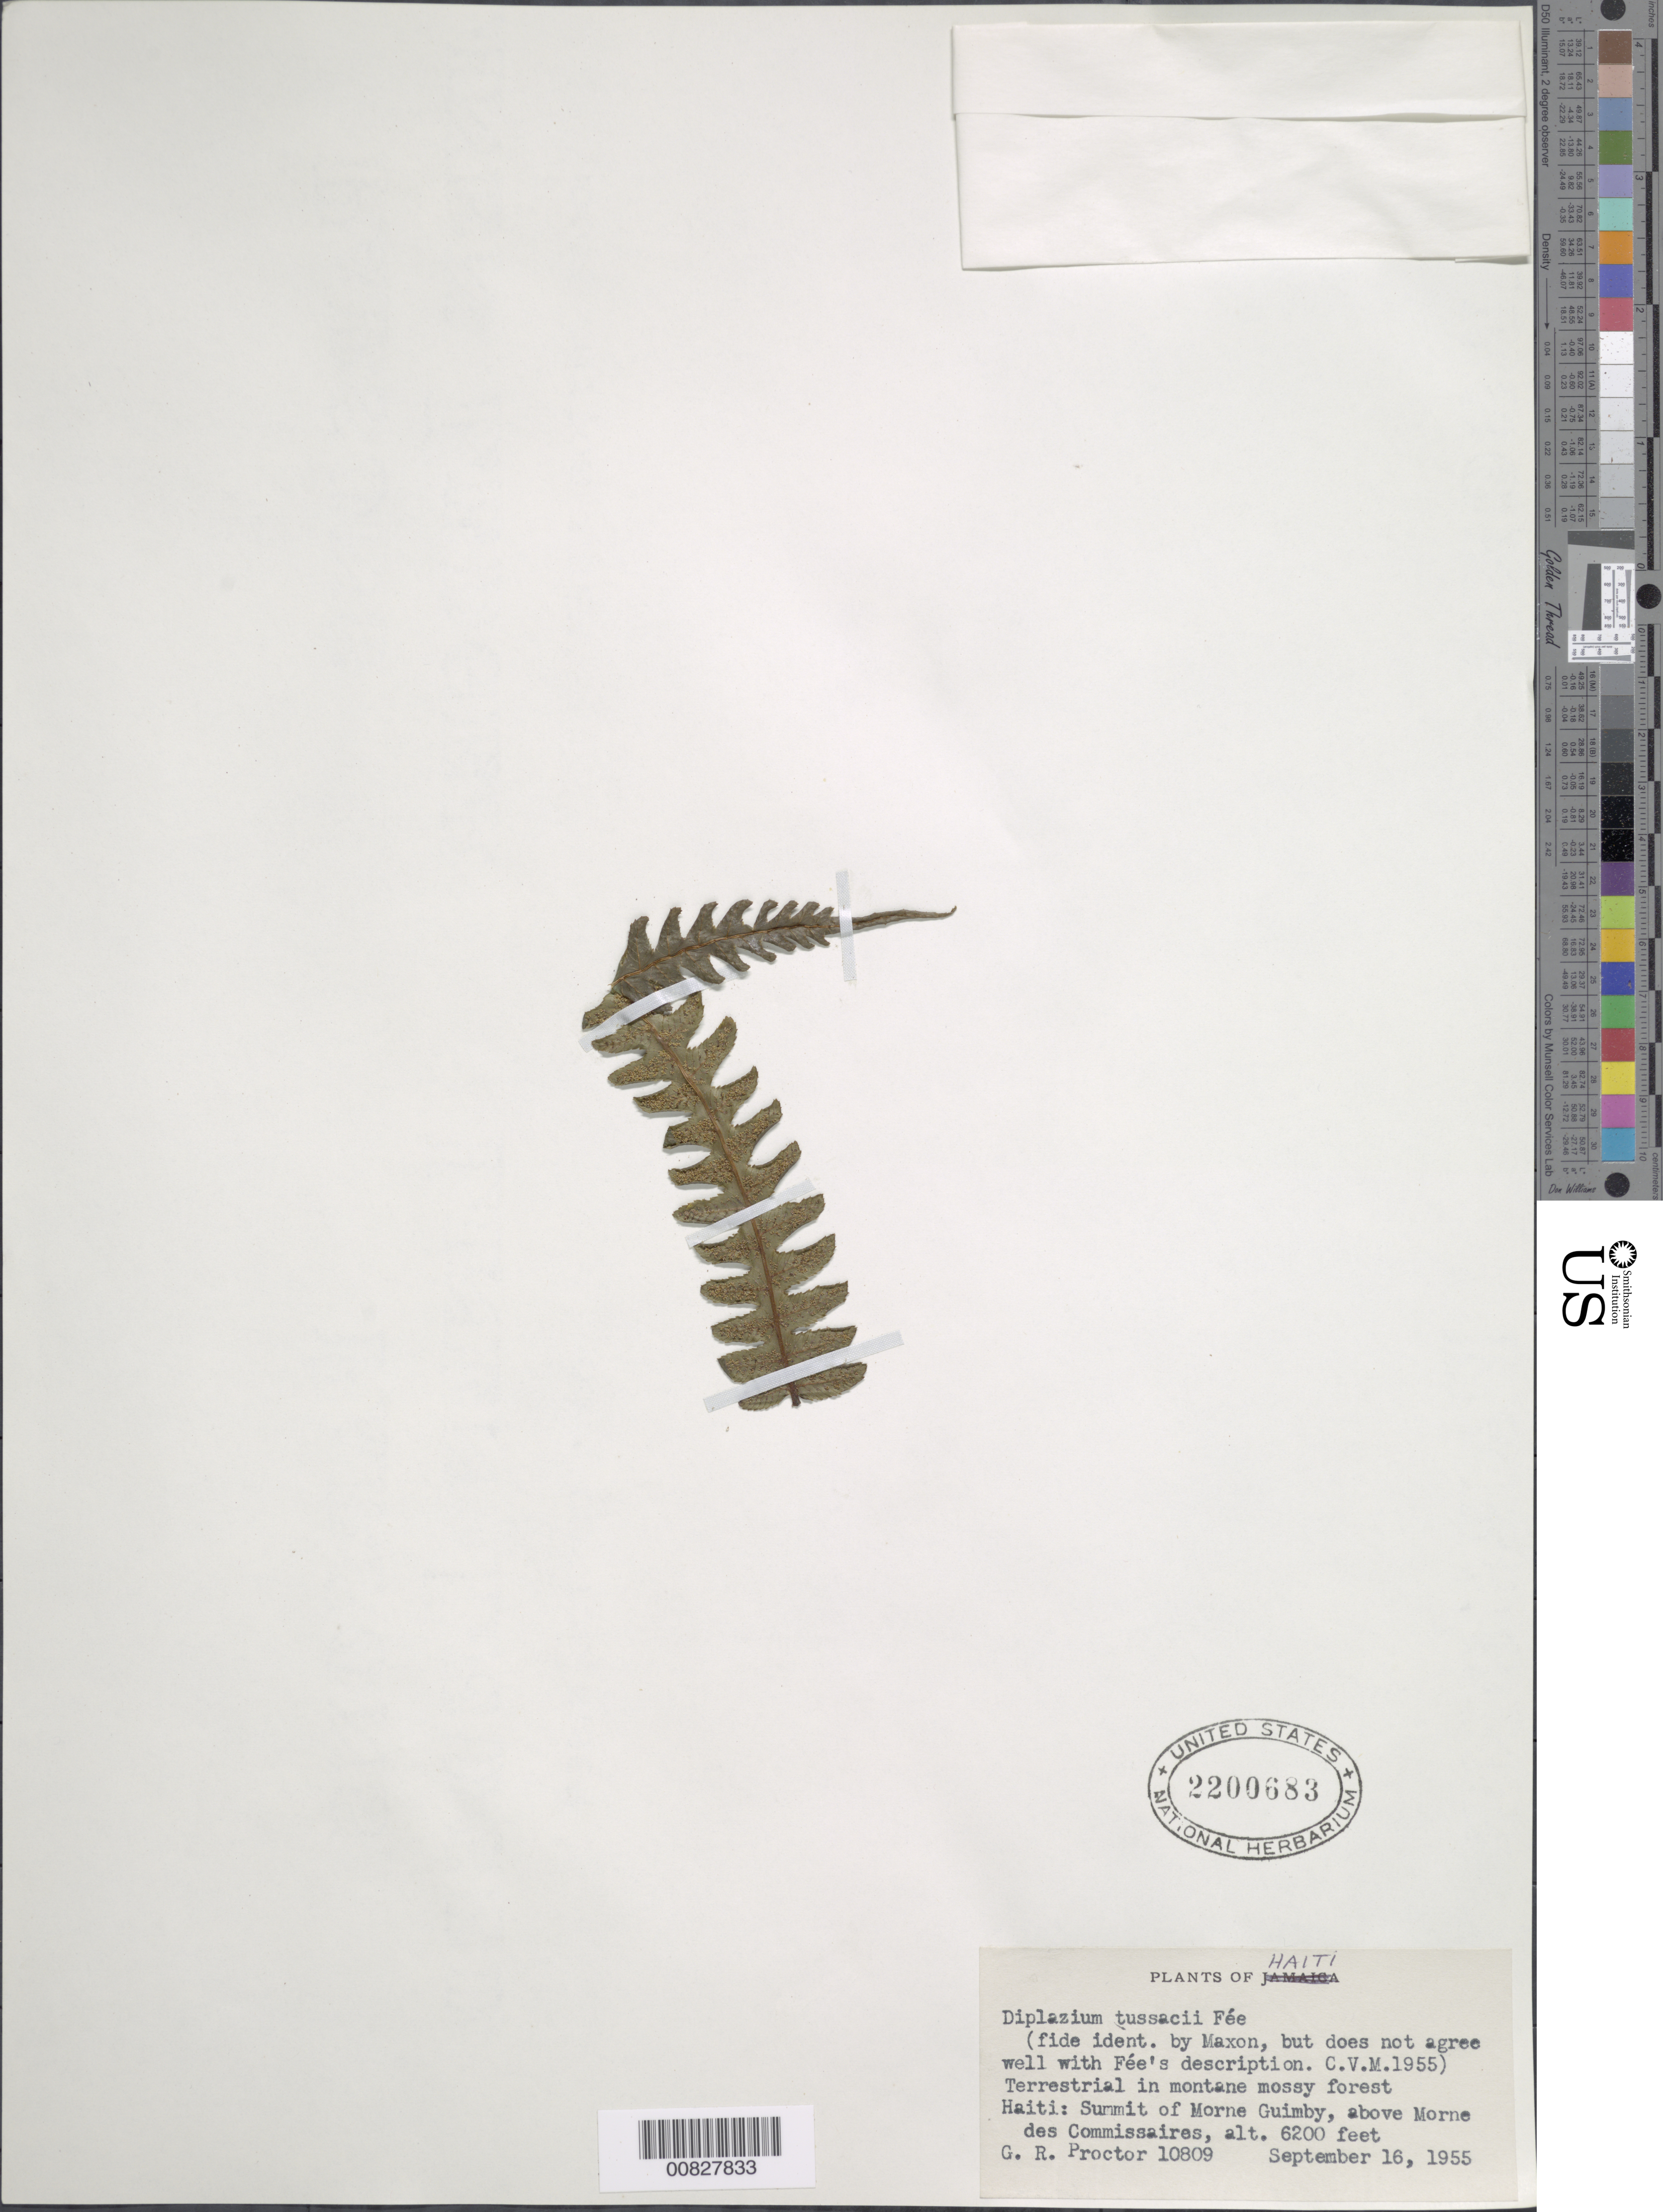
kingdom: Plantae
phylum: Tracheophyta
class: Polypodiopsida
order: Polypodiales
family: Athyriaceae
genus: Diplazium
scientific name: Diplazium tussacii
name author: Fée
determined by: Maxon, C. V.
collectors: G. R. Proctor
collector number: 10809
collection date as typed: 16 Sep 1955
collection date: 1955-09-16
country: Haiti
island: Hispaniola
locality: Morne Guimby summit, above Morne des Commissaires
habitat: Montane mossy forest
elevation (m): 1890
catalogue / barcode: US 2200683